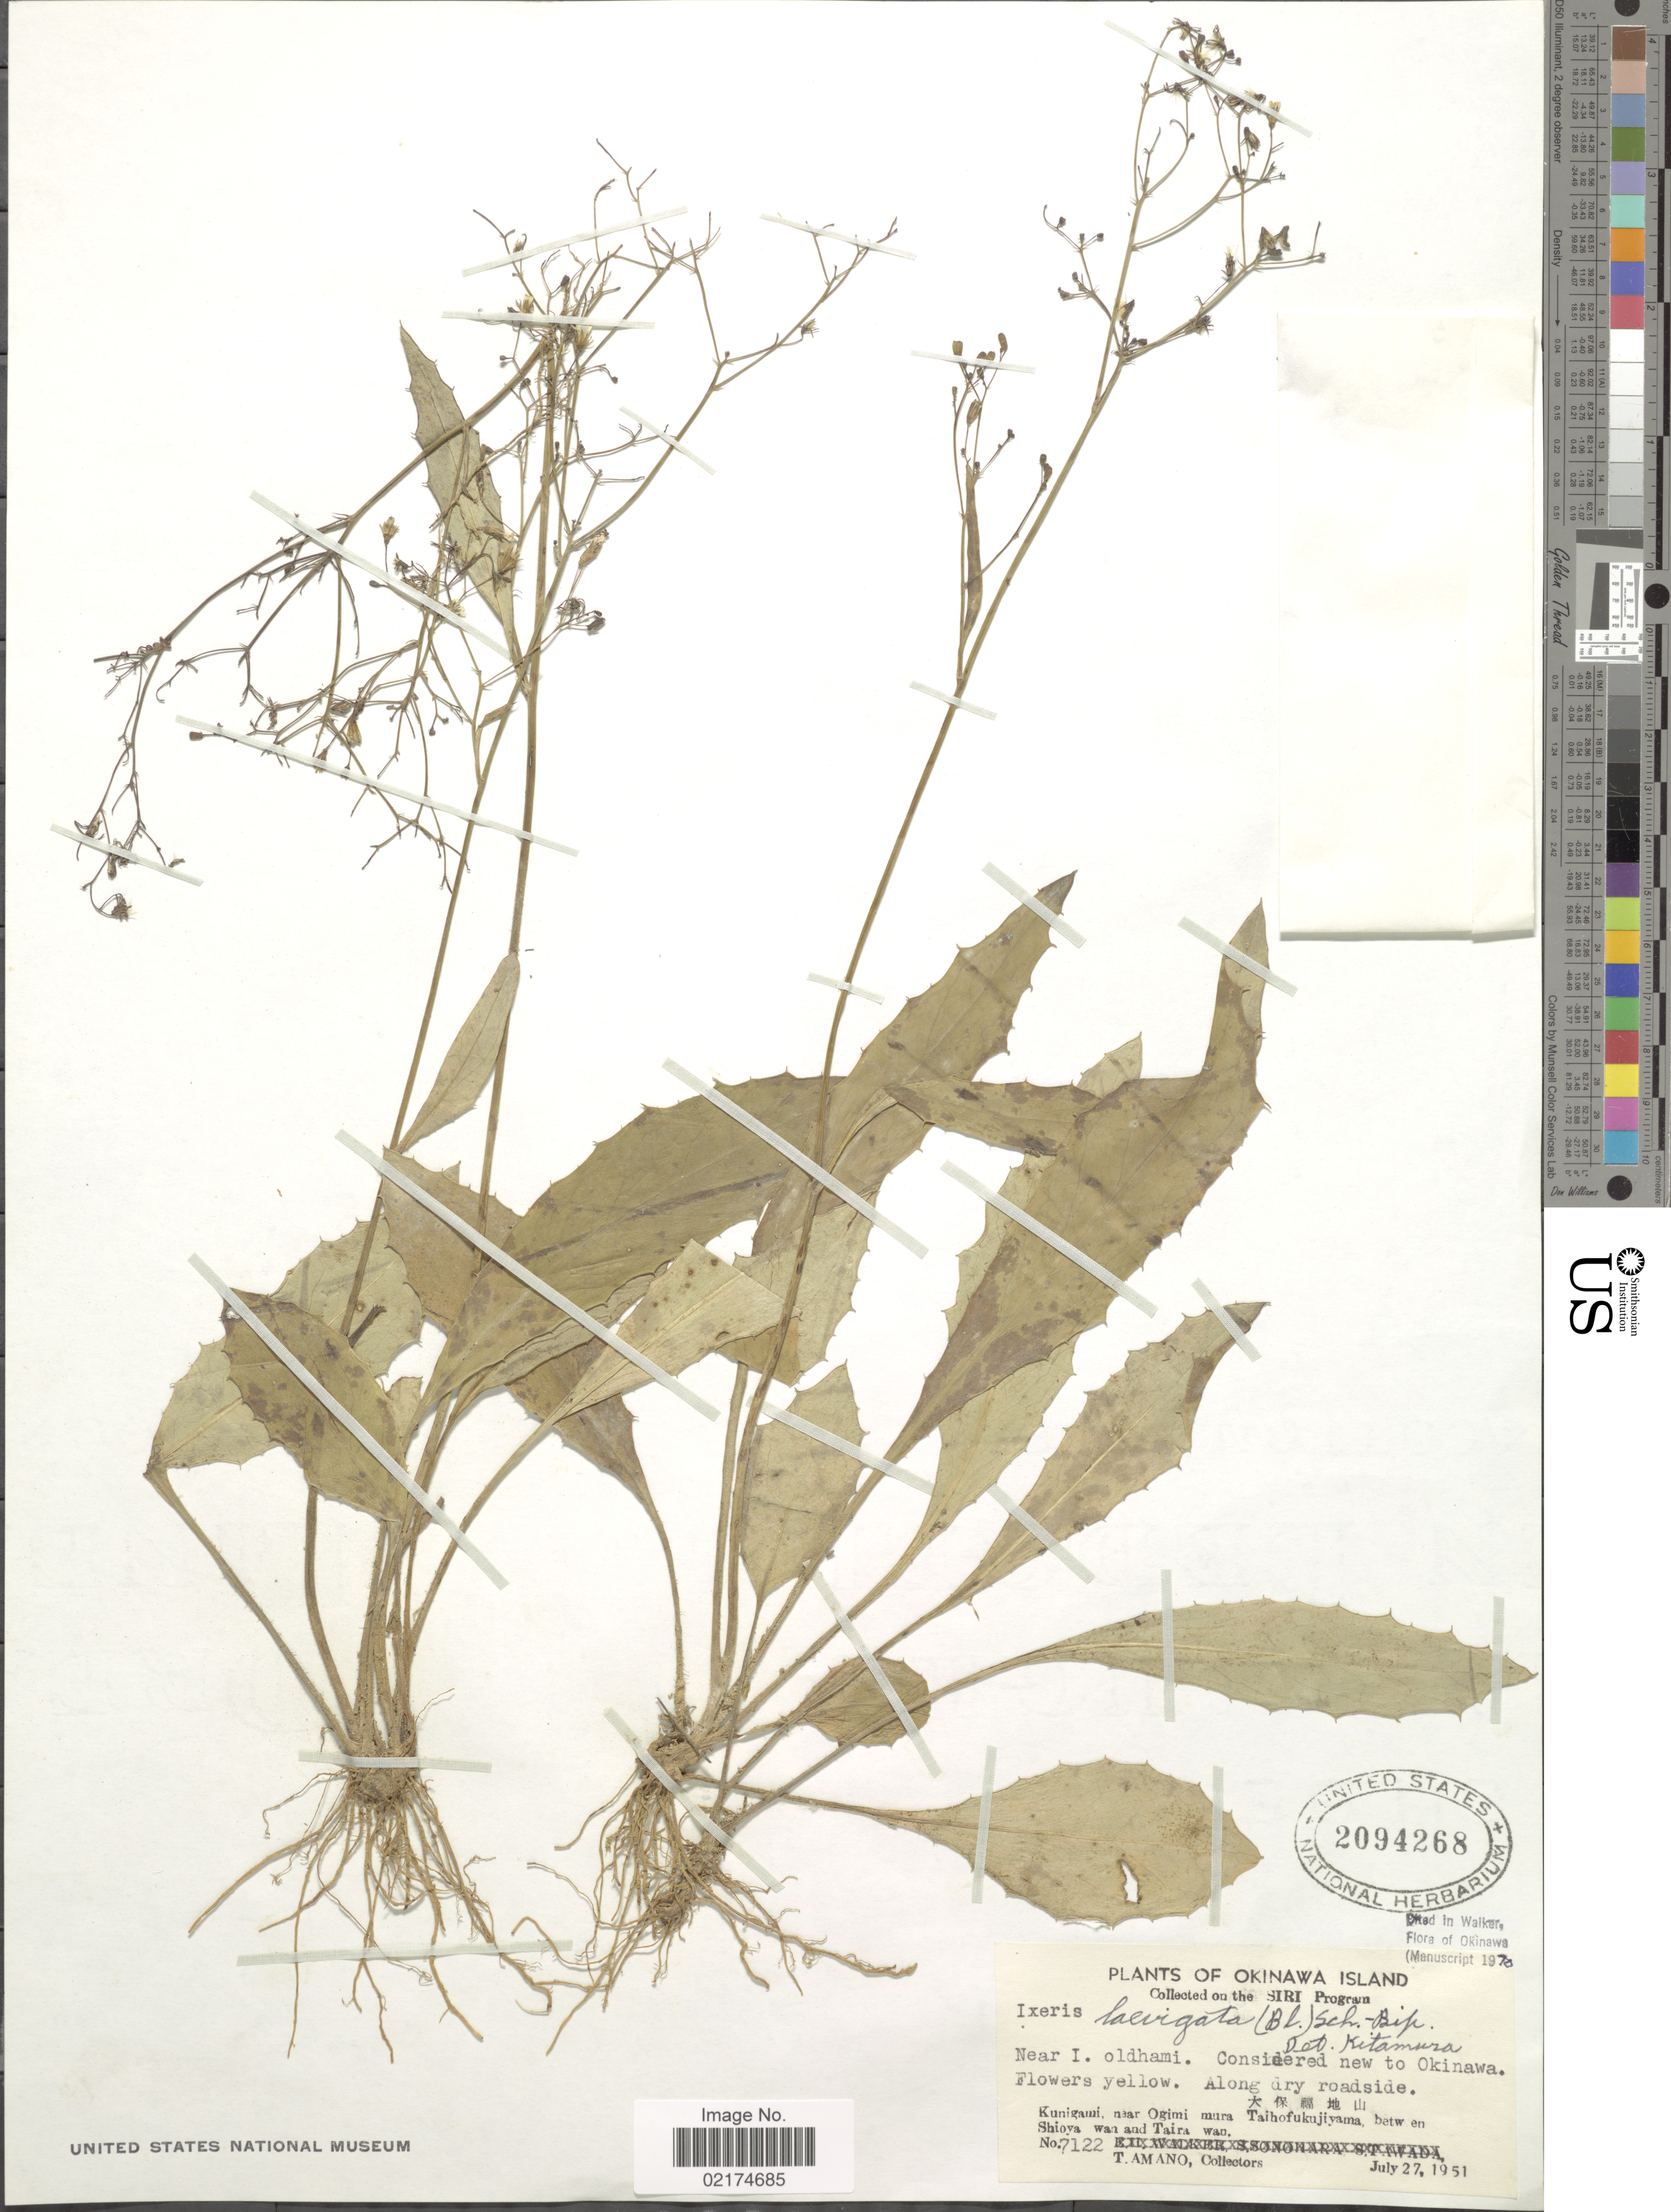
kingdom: Plantae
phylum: Tracheophyta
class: Magnoliopsida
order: Asterales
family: Asteraceae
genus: Ixeridium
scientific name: Ixeridium laevigatum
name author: (Blume) Pak & Kawano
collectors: T. Amano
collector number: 7122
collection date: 1951-07-27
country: Japan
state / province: Okinawa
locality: Near I. oldhami, Kunigami, near Ogimi mura Taihofukujiyama, between Shioya wan and Taira wan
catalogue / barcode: US 2094268